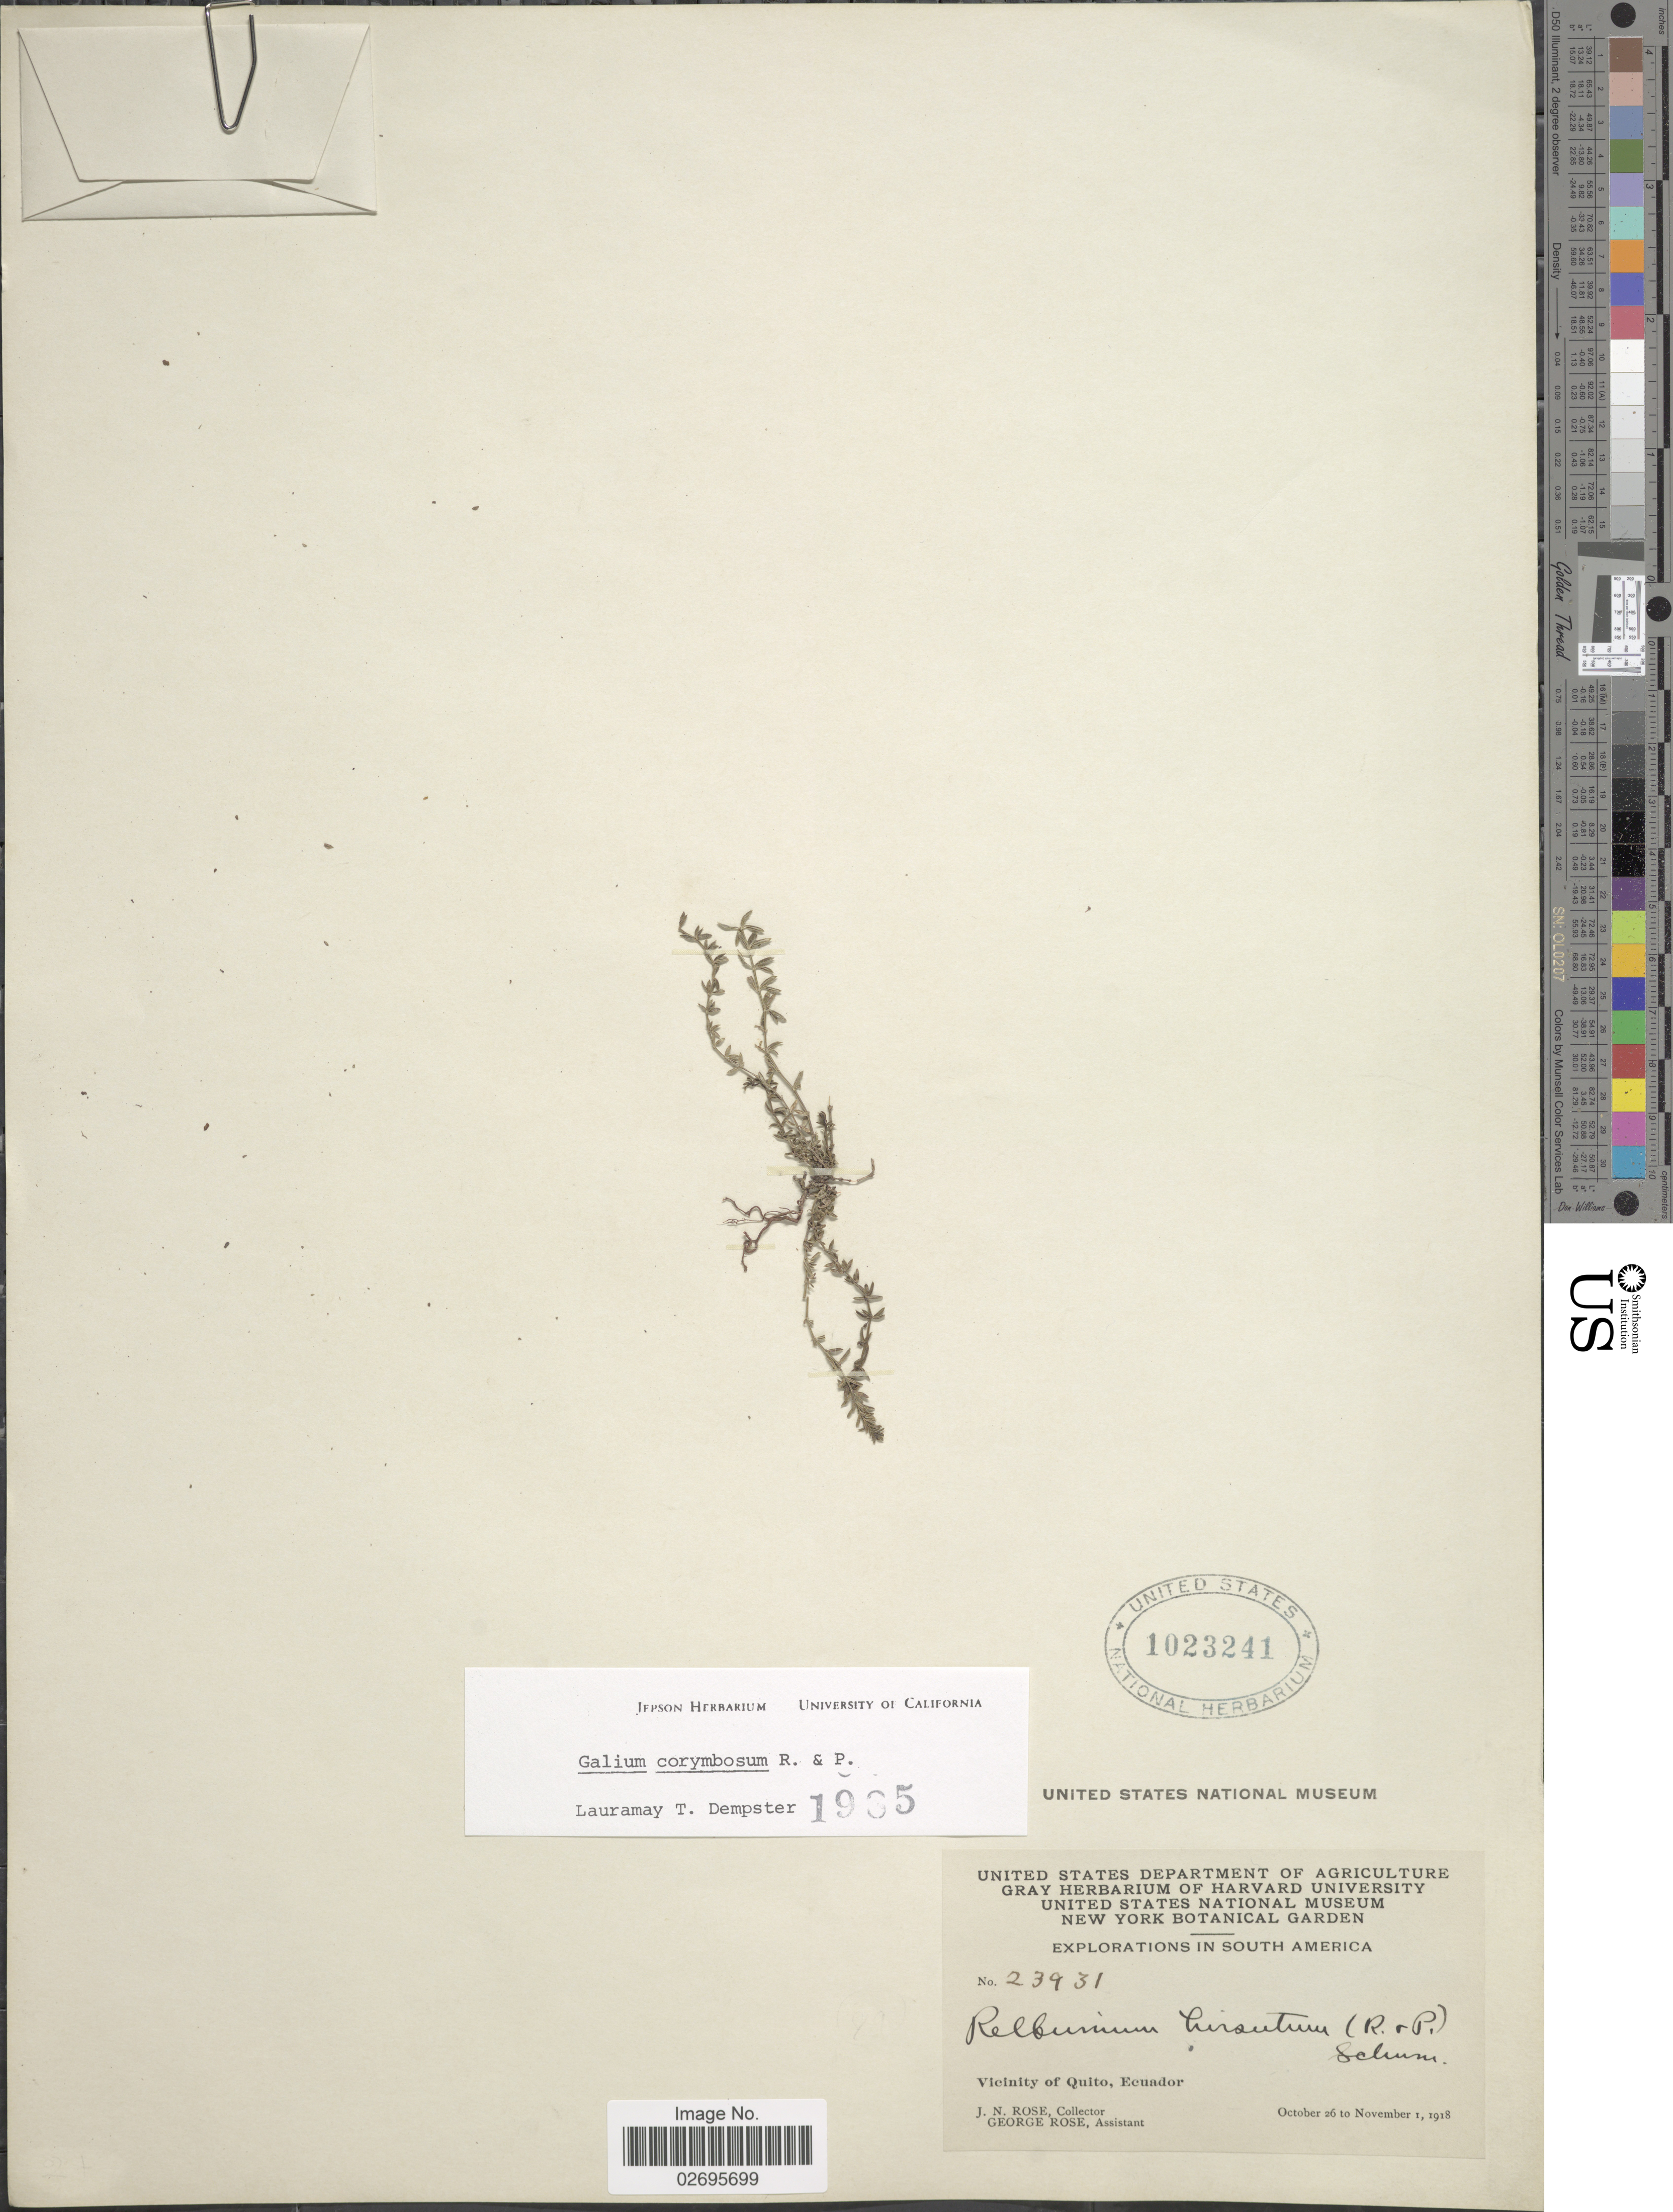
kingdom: Plantae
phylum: Tracheophyta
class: Magnoliopsida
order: Gentianales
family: Rubiaceae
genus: Galium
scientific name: Galium corymbosum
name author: Ruiz & Pav.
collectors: J. N. Rose & G. Rose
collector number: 23931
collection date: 1918-10-26/1918-11-01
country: Ecuador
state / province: Pichincha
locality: Vicinity of Quito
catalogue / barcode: US 1023241